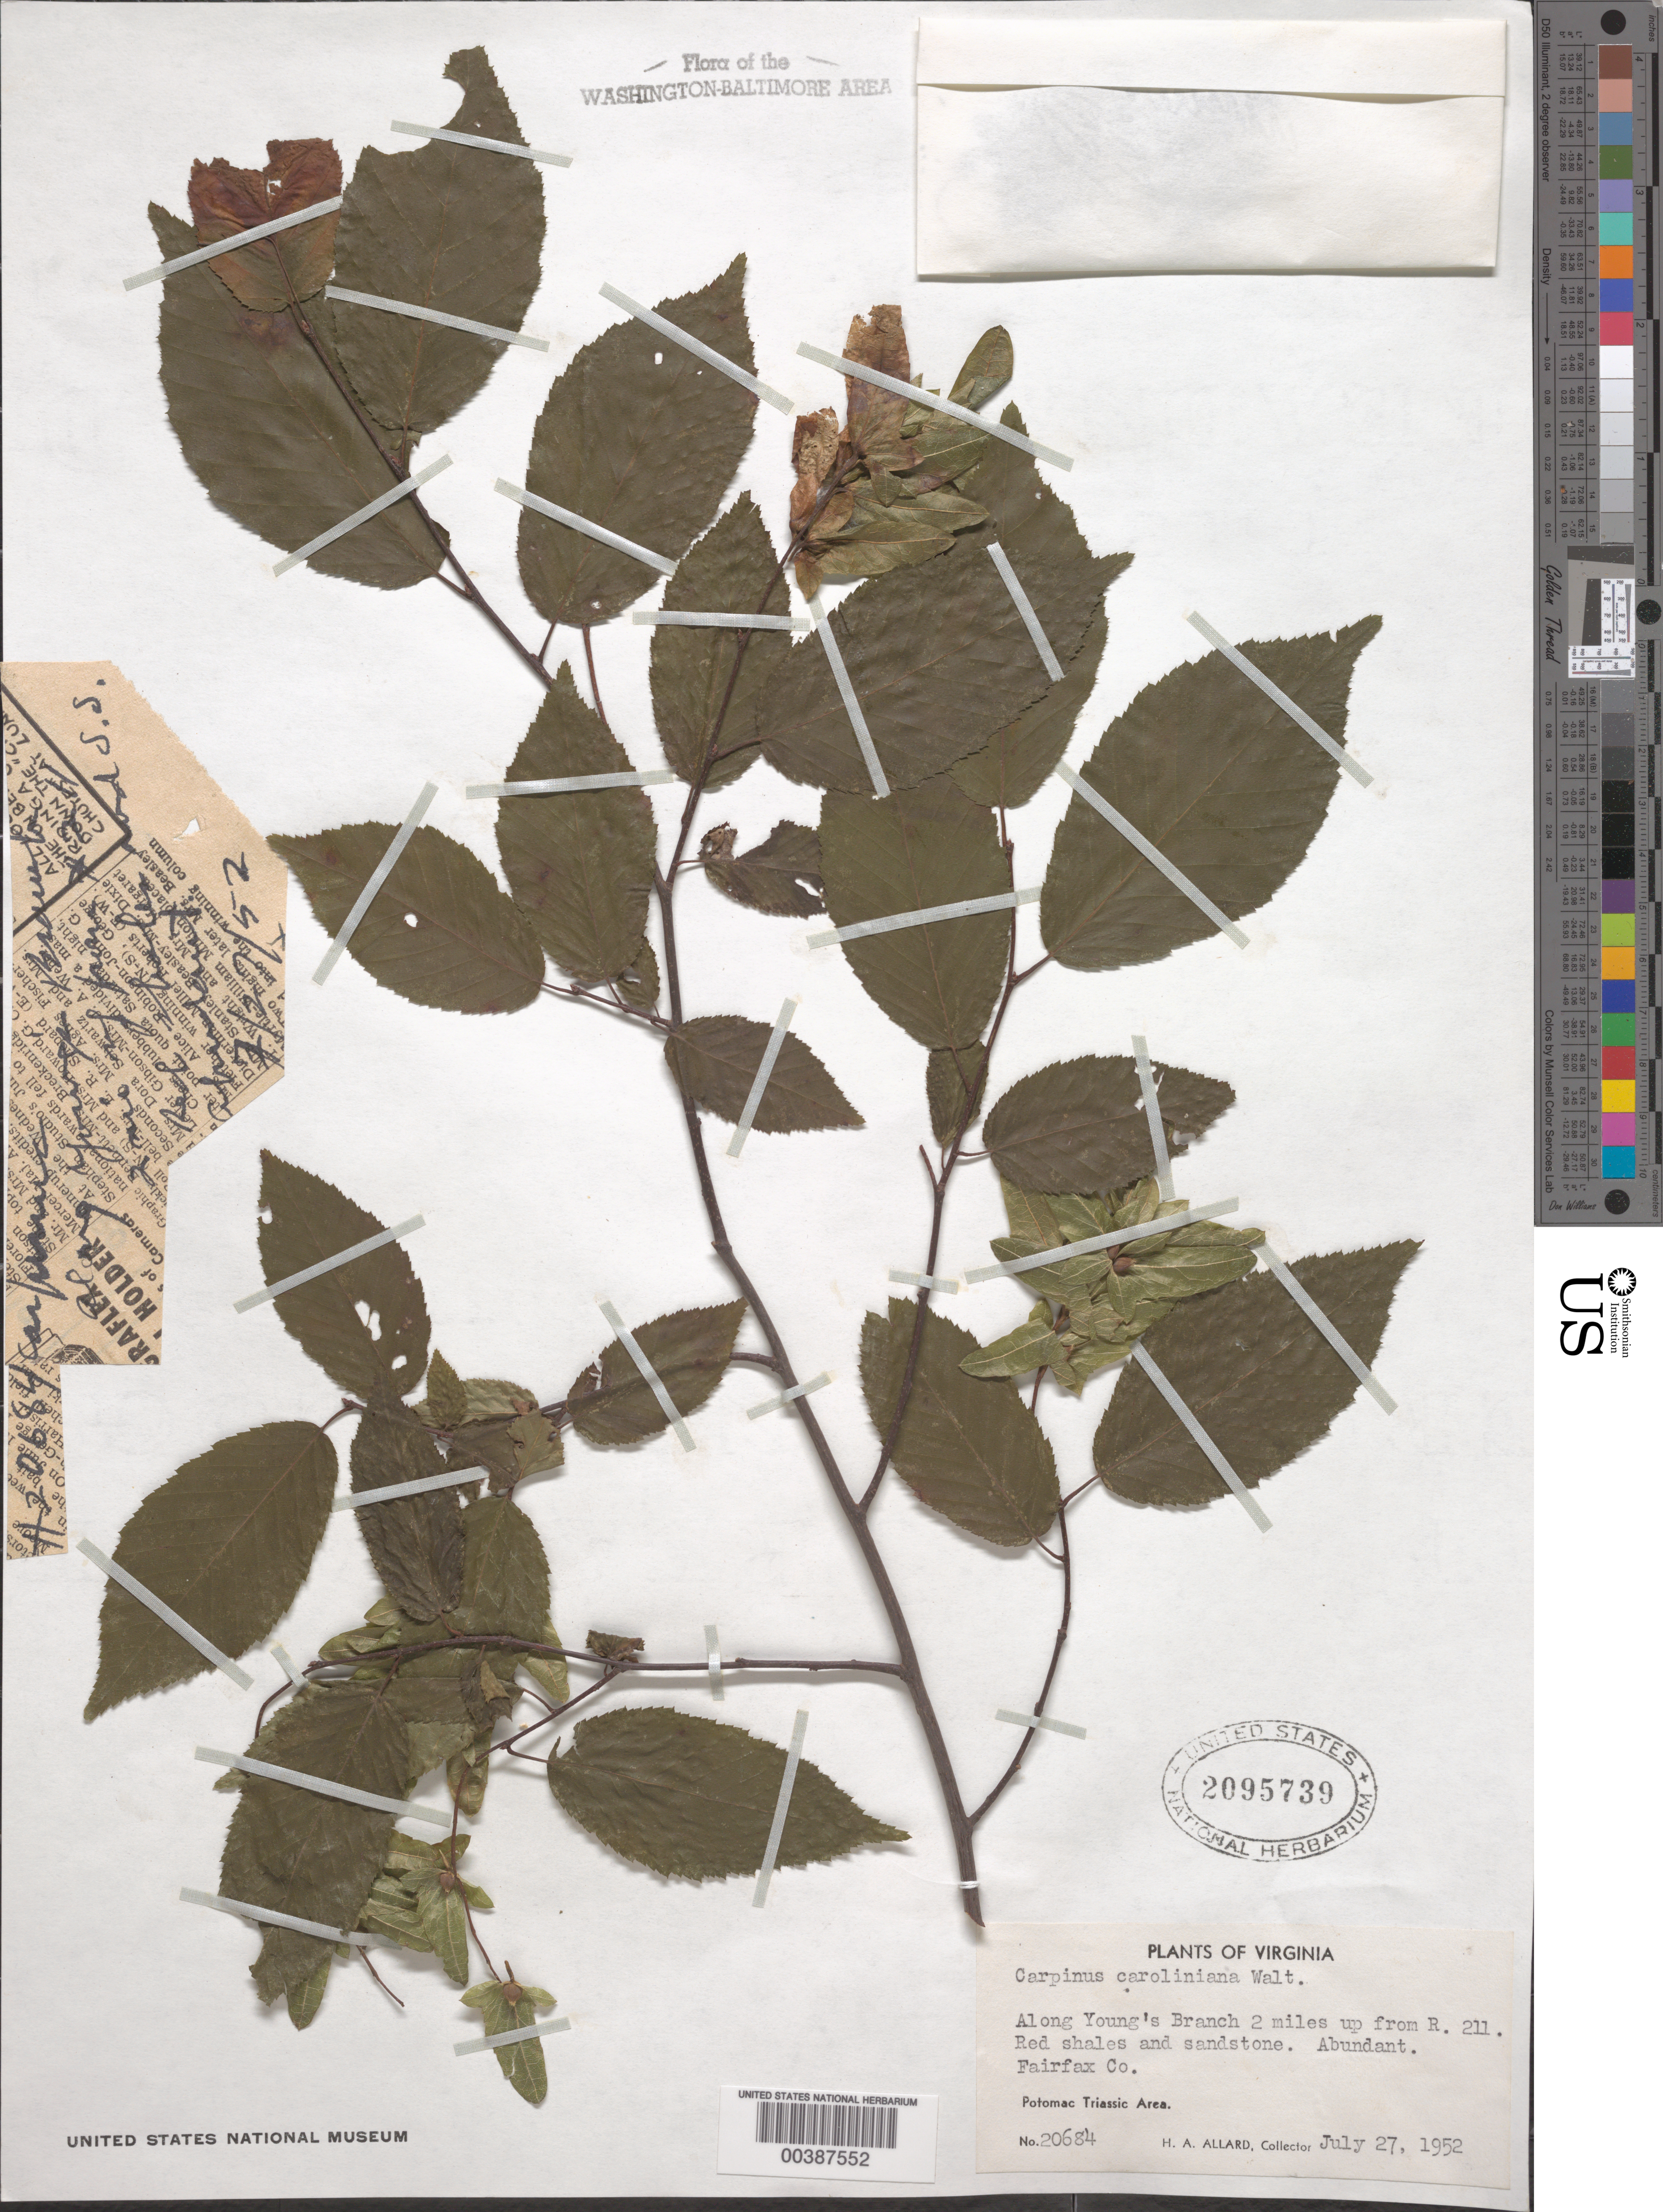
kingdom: Plantae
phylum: Tracheophyta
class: Magnoliopsida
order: Fagales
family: Betulaceae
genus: Carpinus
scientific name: Carpinus caroliniana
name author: Walter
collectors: H. A. Allard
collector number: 20684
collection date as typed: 27 Jul 1952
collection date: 1952-07-27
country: United States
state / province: Virginia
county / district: Fairfax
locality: Upstream from Route 211 on Youngs Branch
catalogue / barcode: US 2095739